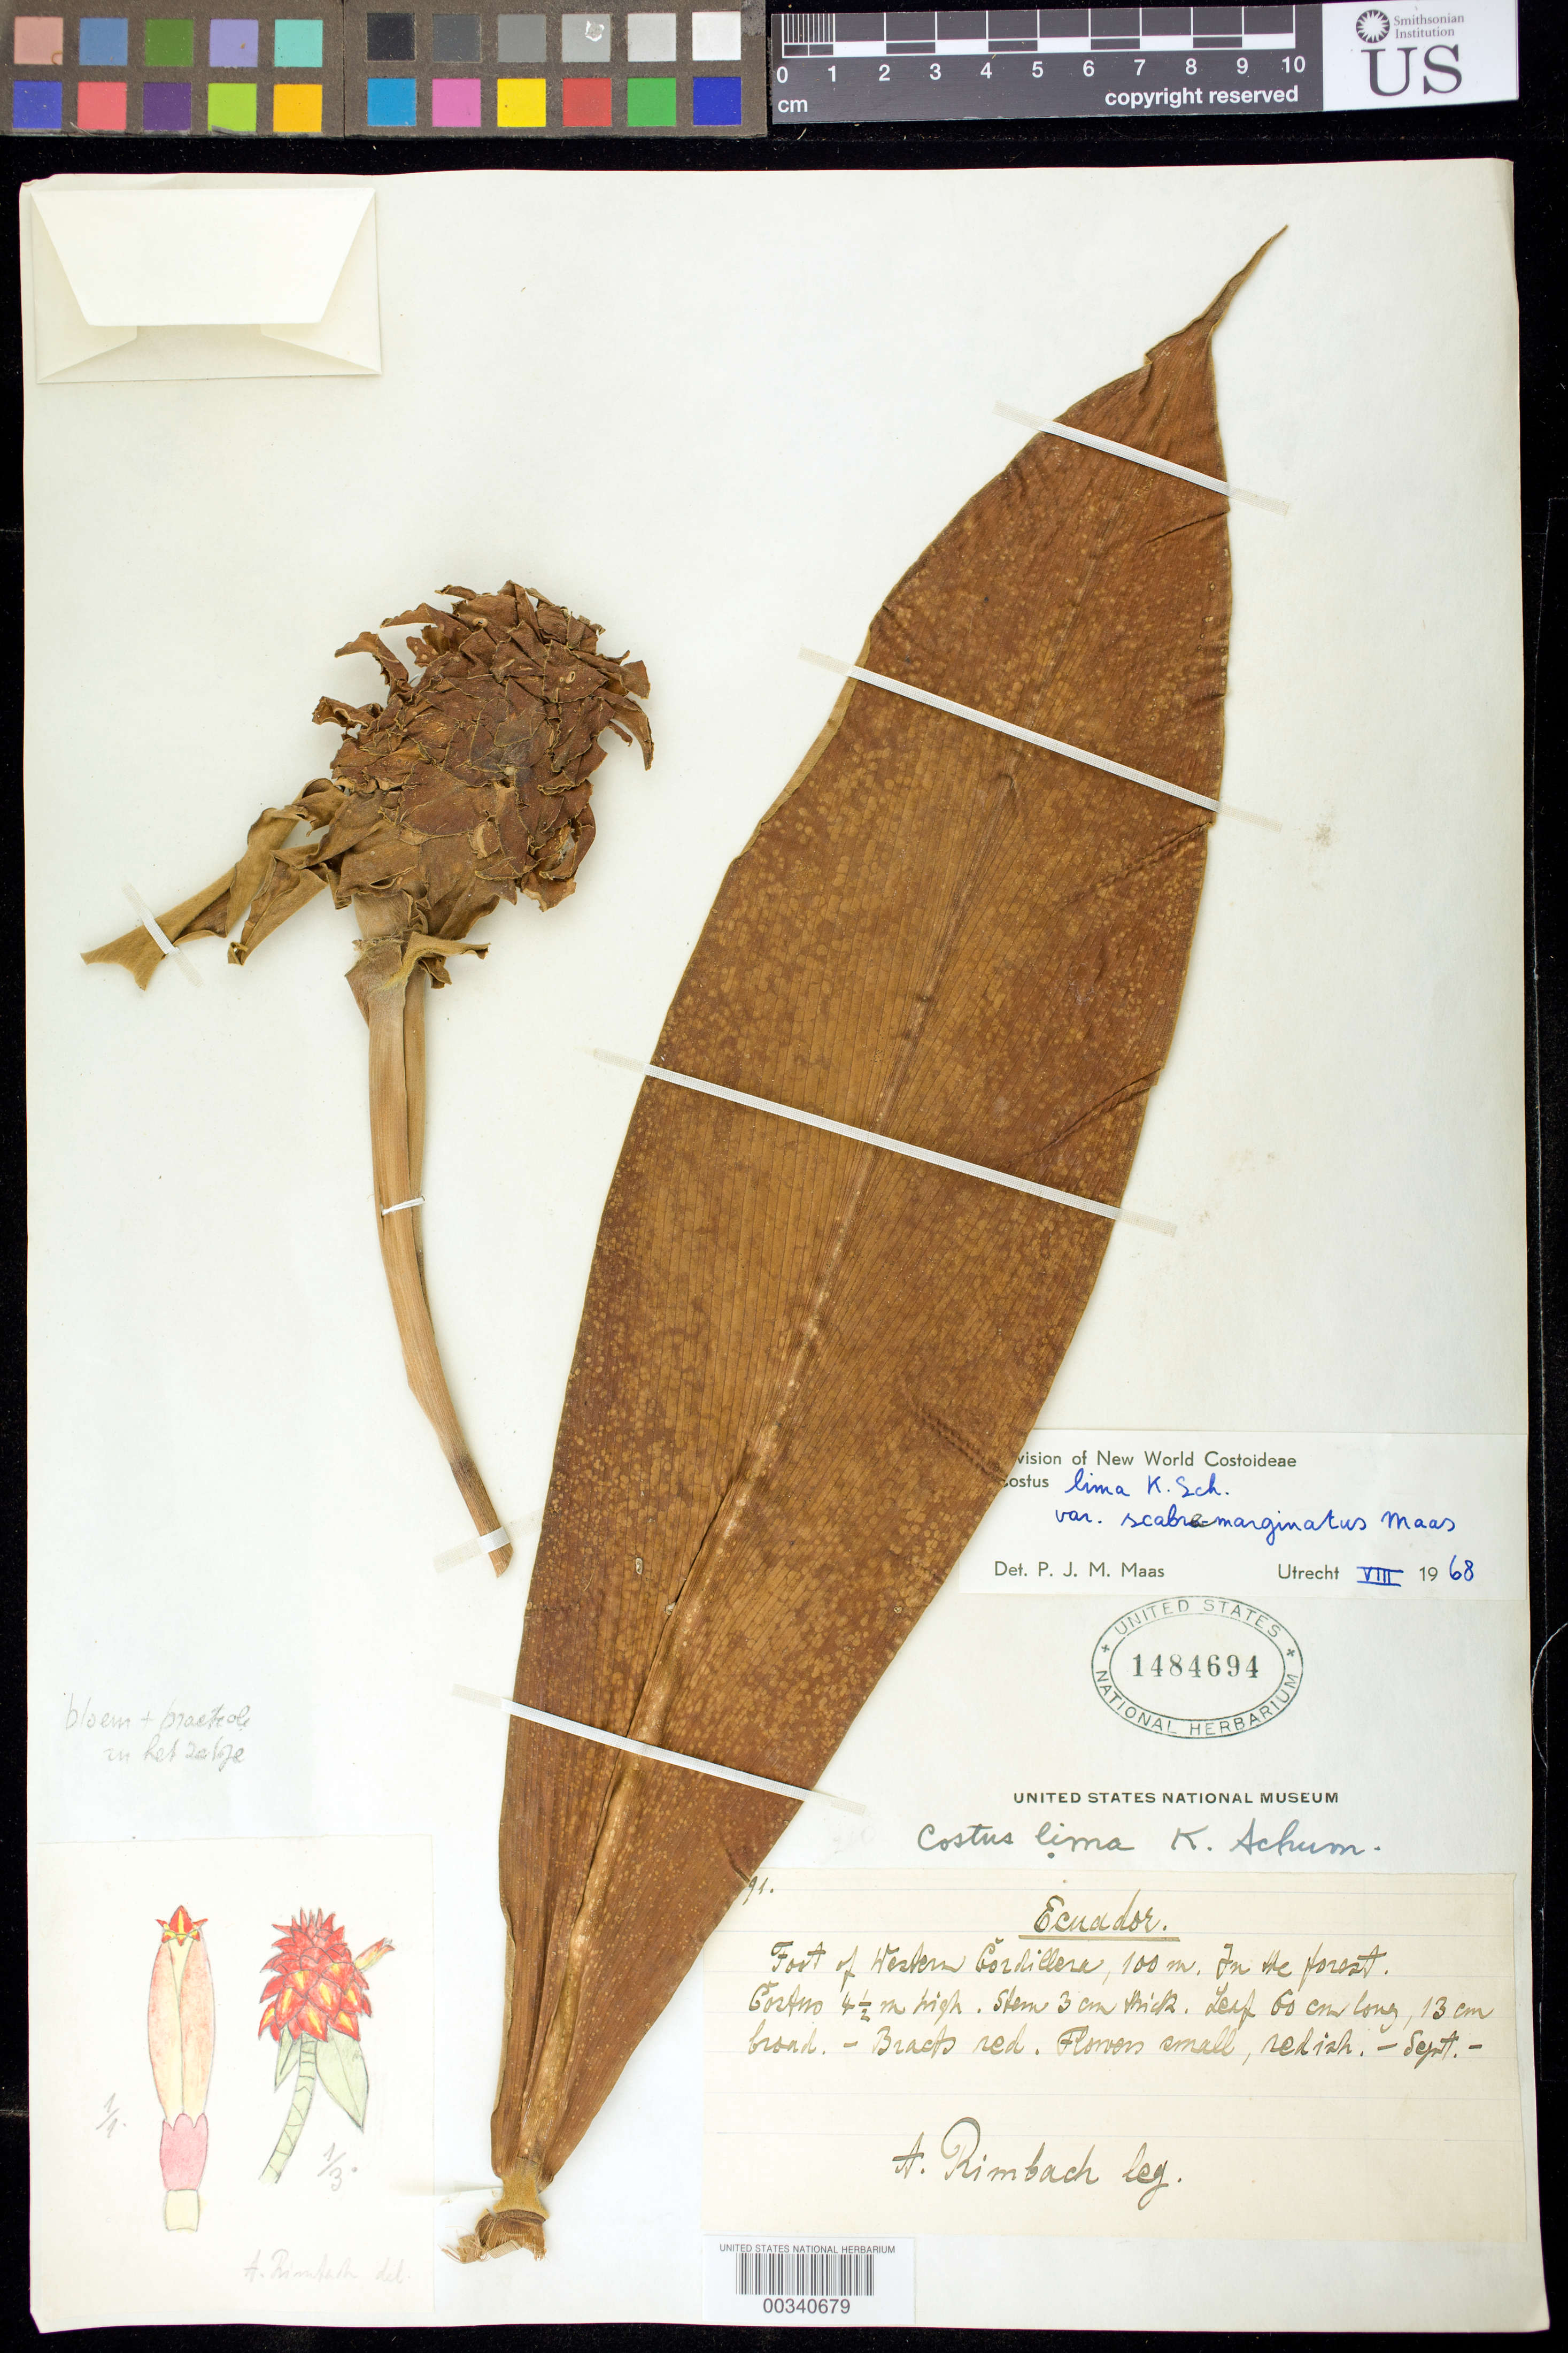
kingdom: Plantae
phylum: Tracheophyta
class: Liliopsida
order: Zingiberales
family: Costaceae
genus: Costus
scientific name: Costus lima var. scabremarginatus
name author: Maas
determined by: Maas, Paul J. M.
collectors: A. Rimbach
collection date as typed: Sep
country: Ecuador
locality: Foot of western Cordillera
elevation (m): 100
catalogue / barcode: US 1484694